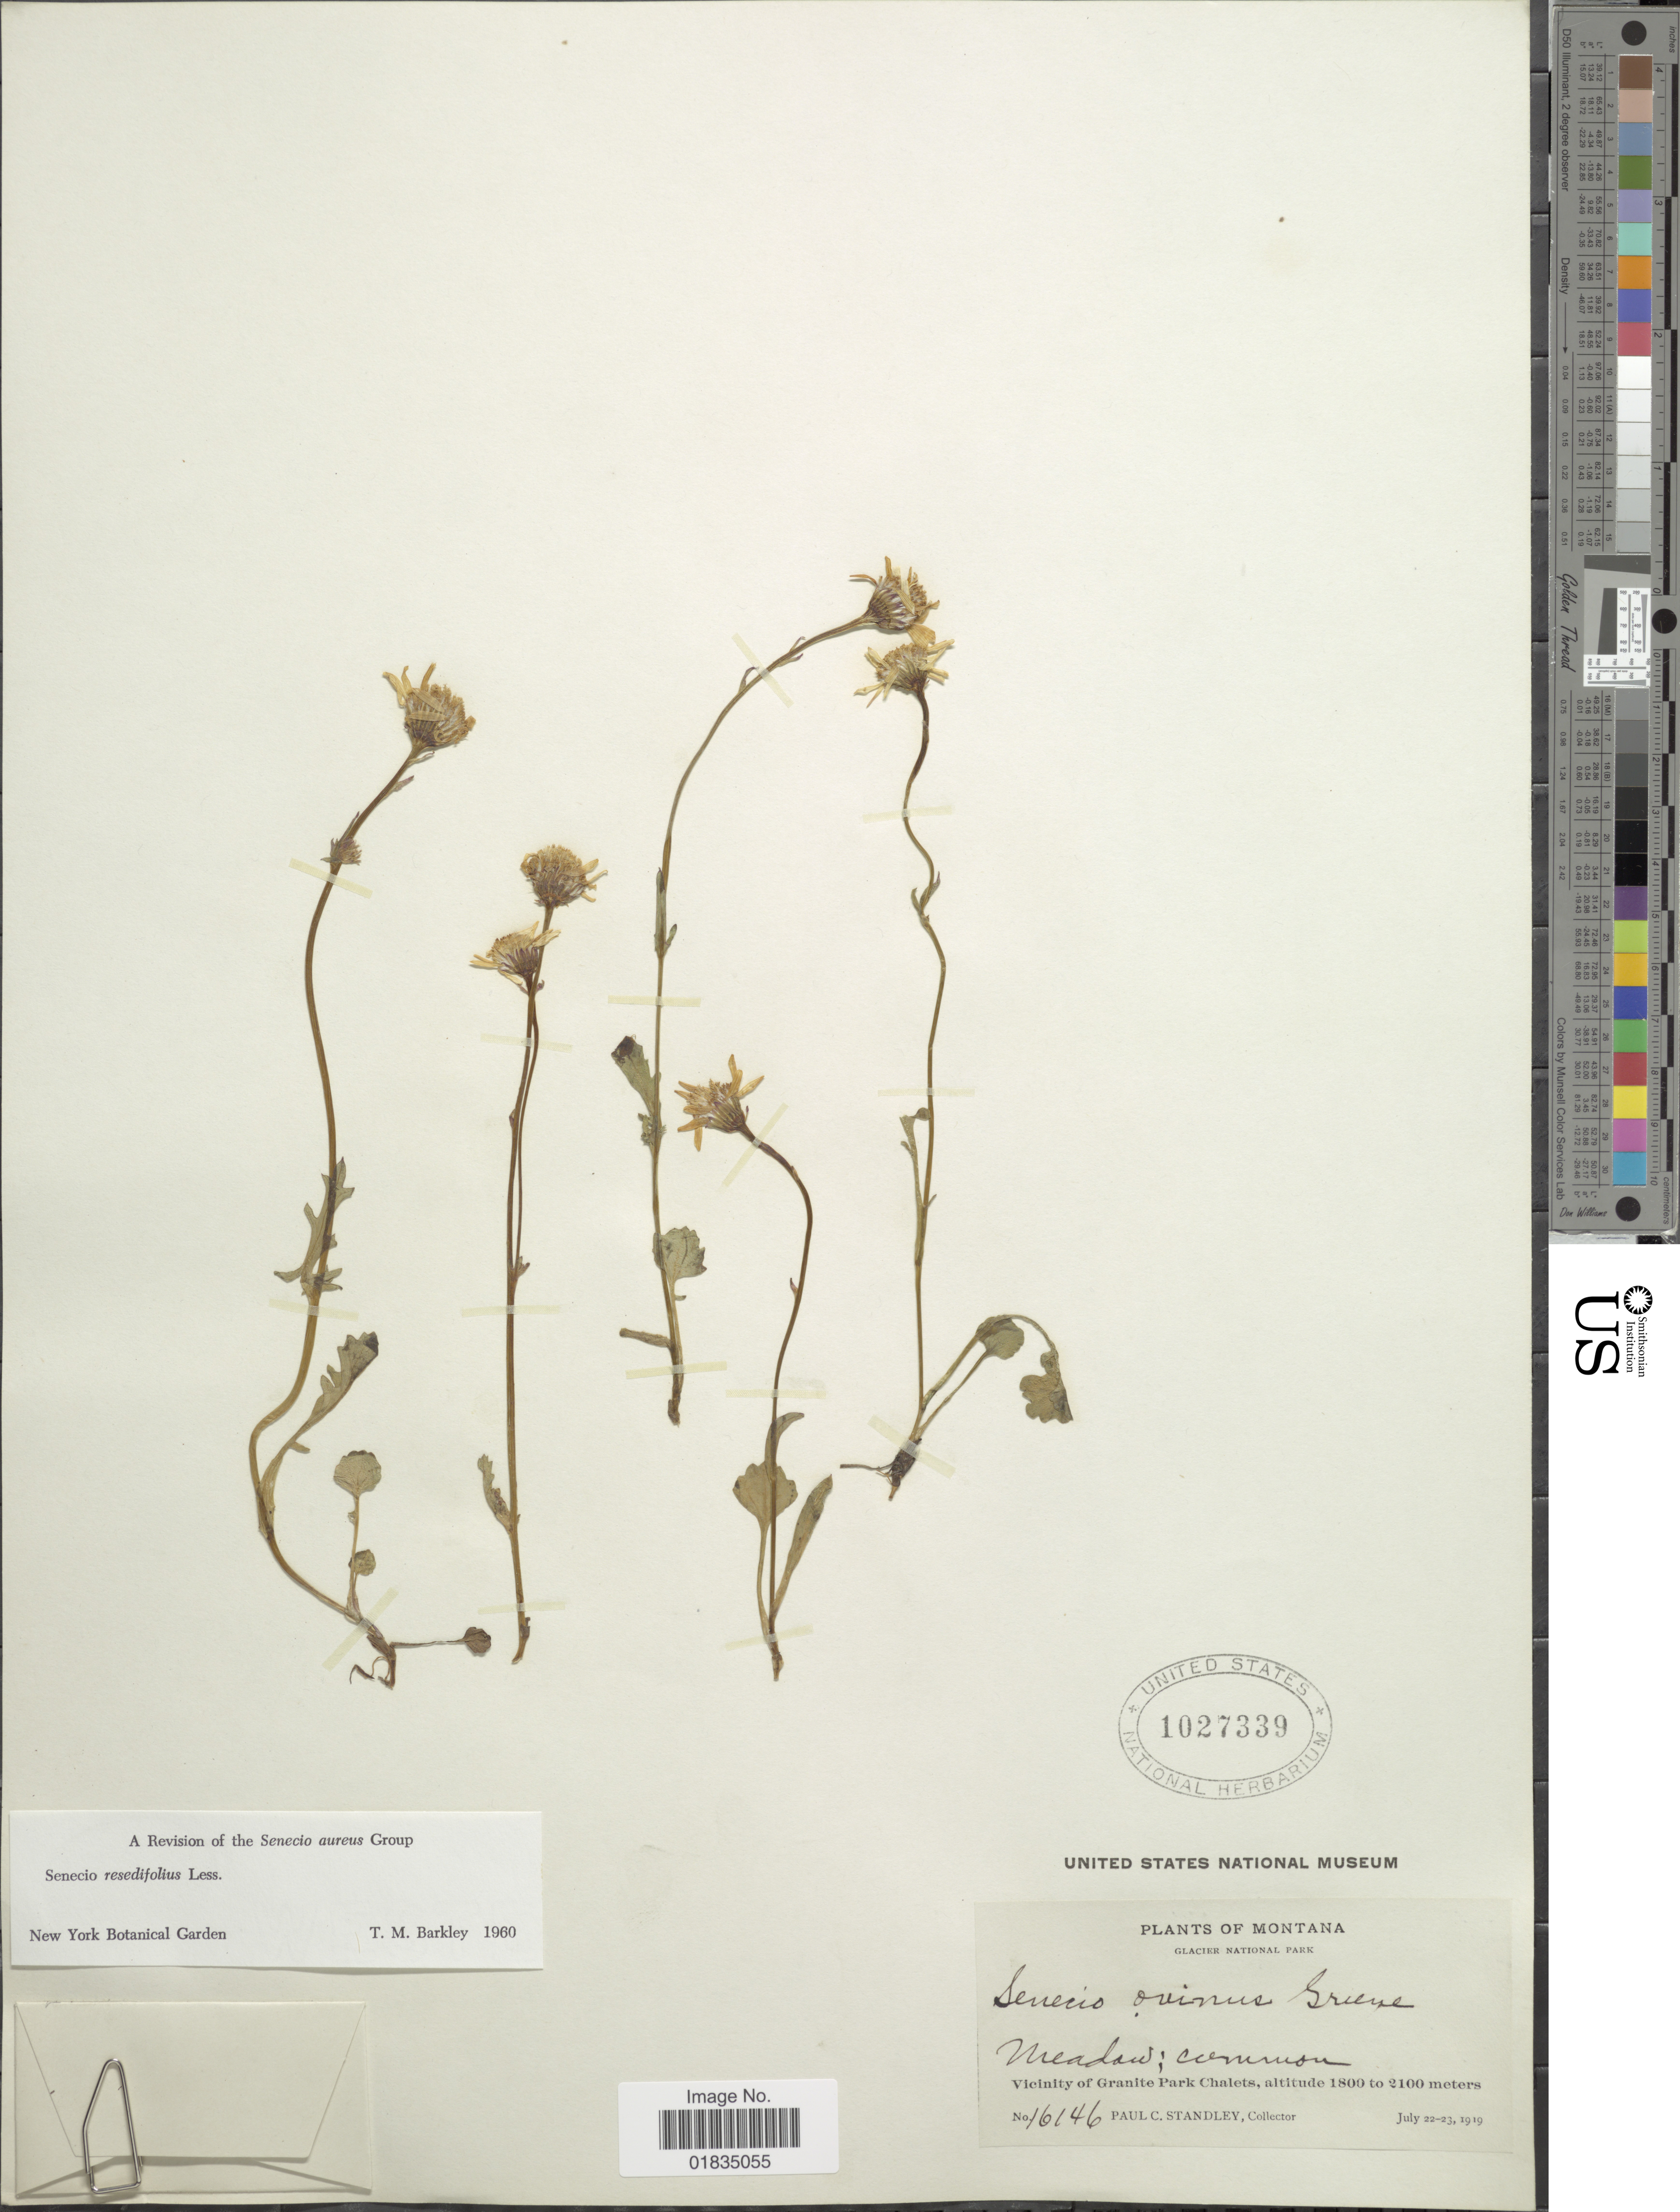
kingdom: Plantae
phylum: Tracheophyta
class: Magnoliopsida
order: Asterales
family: Asteraceae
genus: Packera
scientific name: Packera heterophylla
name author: (Fisch.) E. Wiebe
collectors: P. C. Standley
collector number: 16146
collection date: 1919-07-22/1919-07-23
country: United States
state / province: Montana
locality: Glacier National Park, Vicinity of Granite Park Chalets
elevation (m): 1800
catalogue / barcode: US 1027339